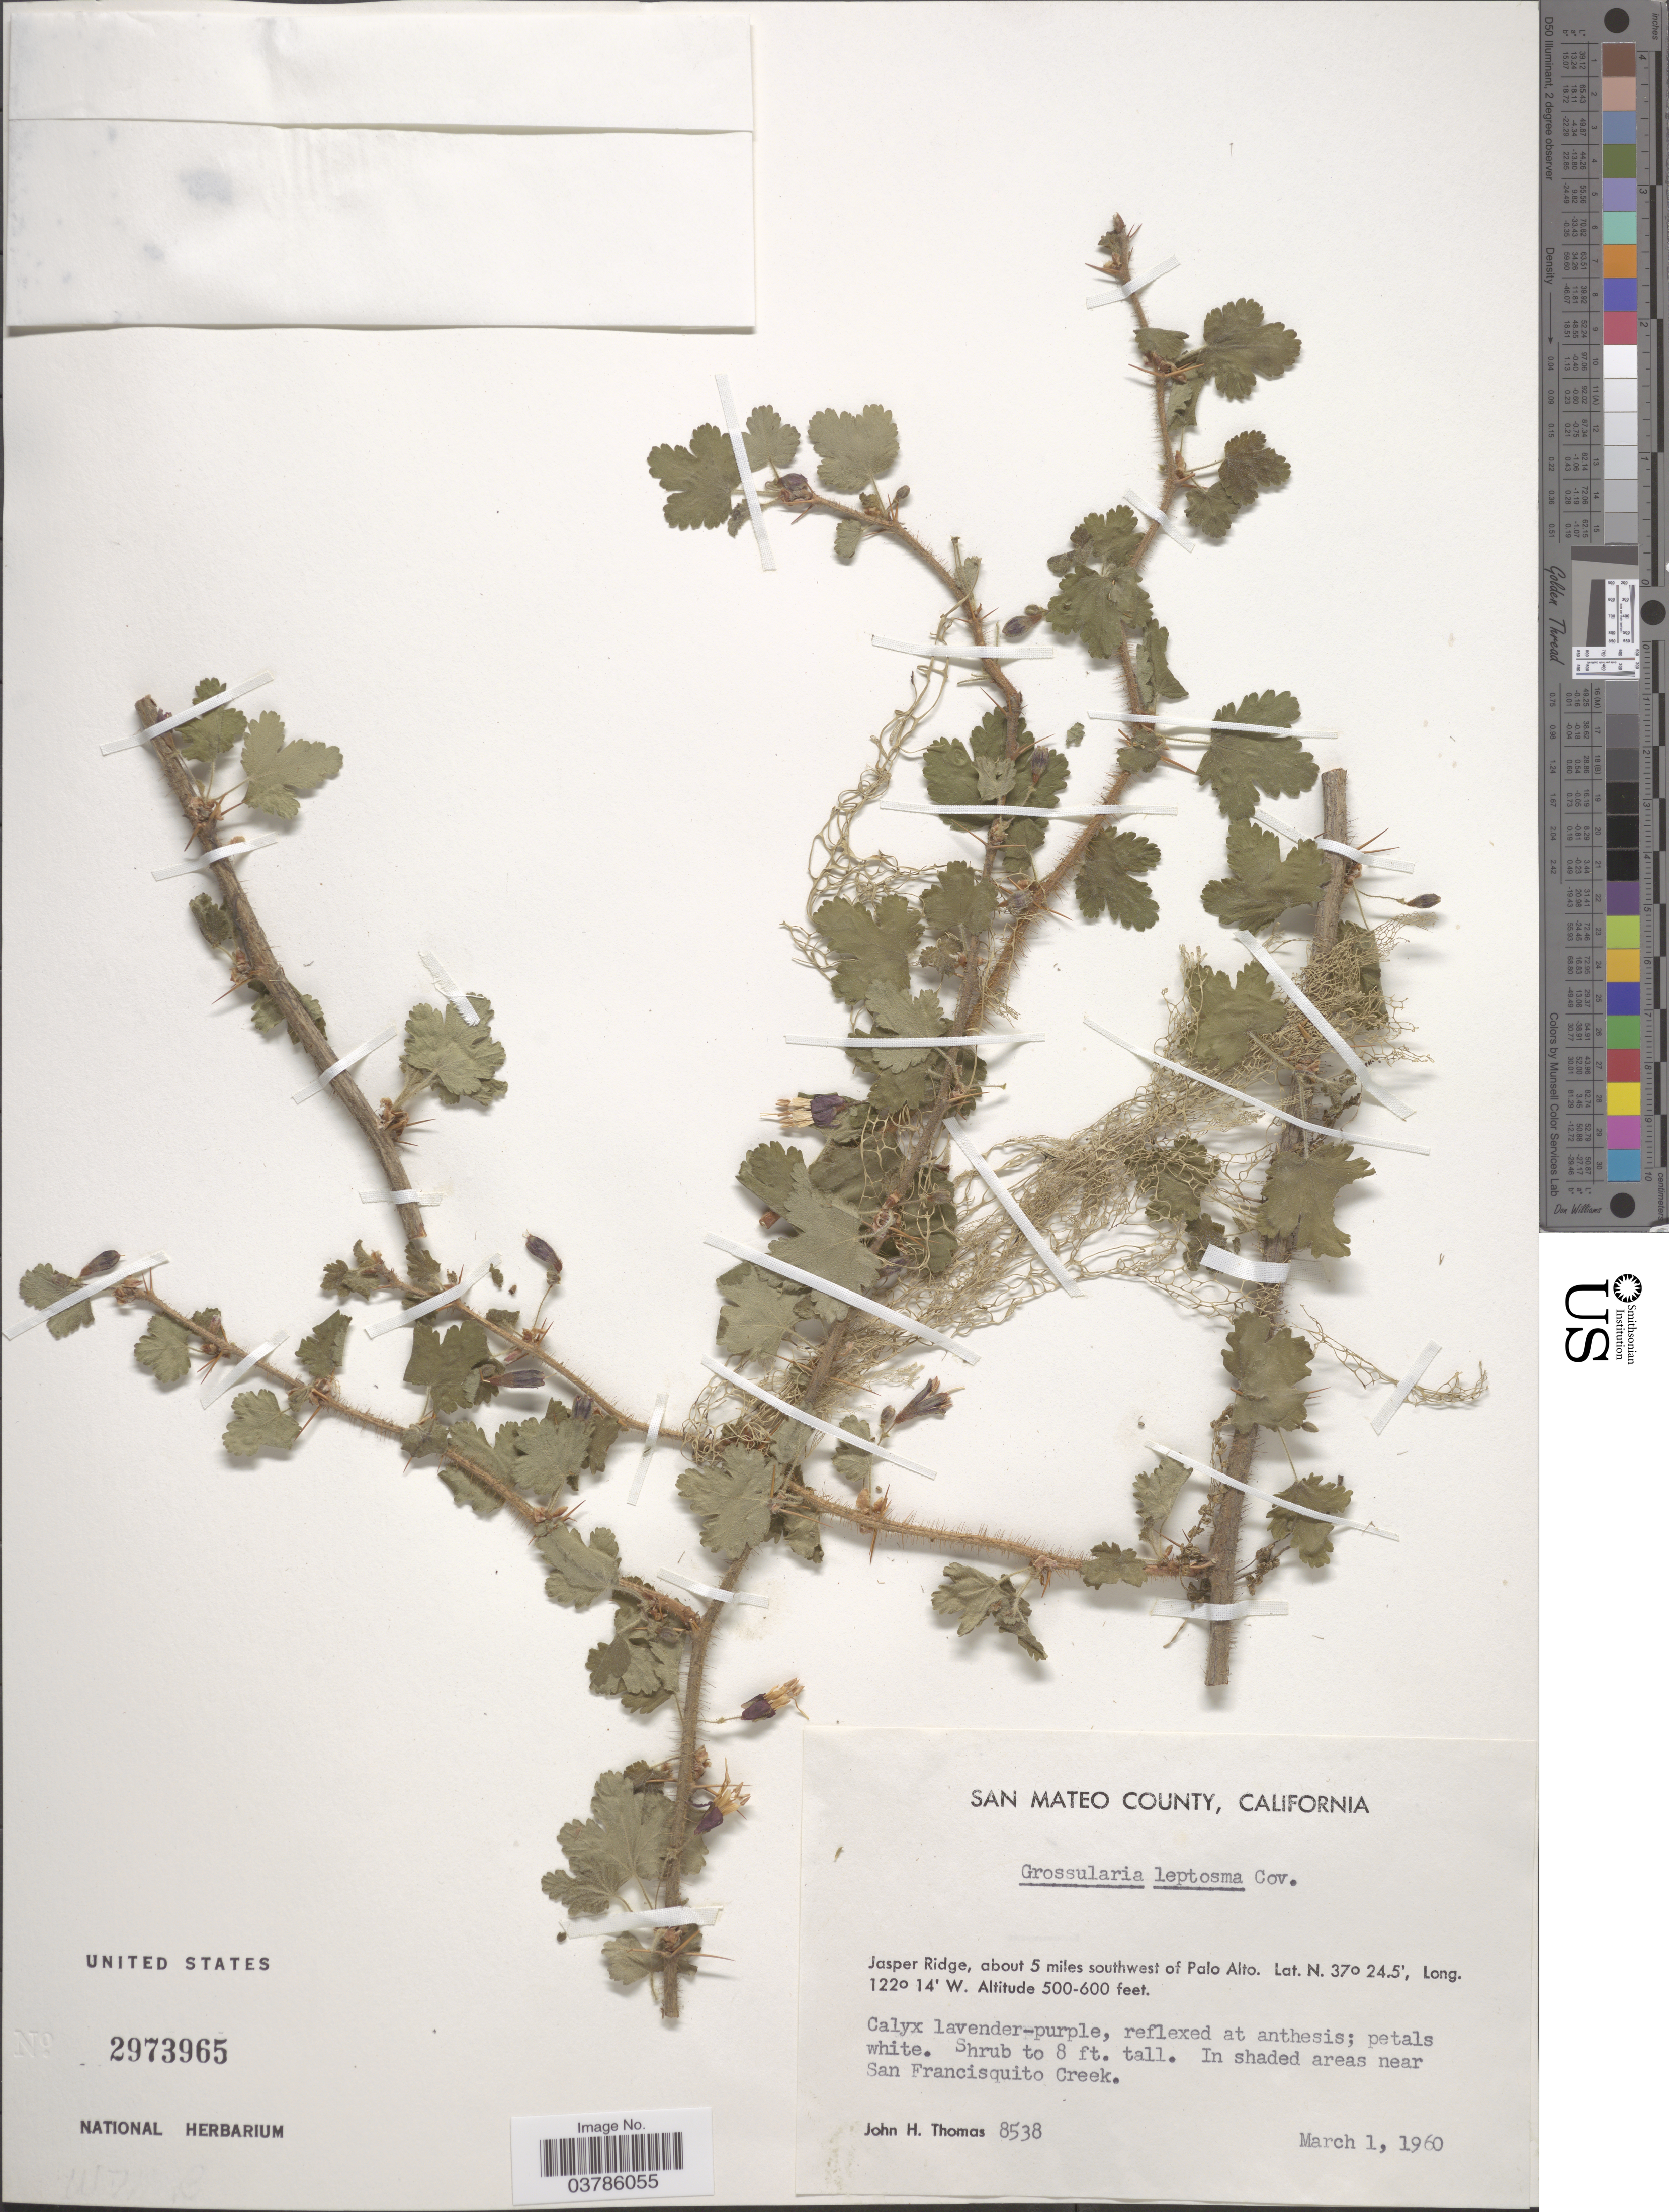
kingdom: Plantae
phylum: Tracheophyta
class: Magnoliopsida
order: Saxifragales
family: Grossulariaceae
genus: Ribes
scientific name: Ribes menziesii var. leptosum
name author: (Coville) Jeps.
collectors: J. H. Thomas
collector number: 8538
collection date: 1960-03-01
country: United States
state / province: California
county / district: San Mateo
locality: San Mateo County. Jasper Ridge, about 5 miles southwest of Palo Alto. In shaded areas near San Francisquito Creek.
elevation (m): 152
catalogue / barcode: US 2973965